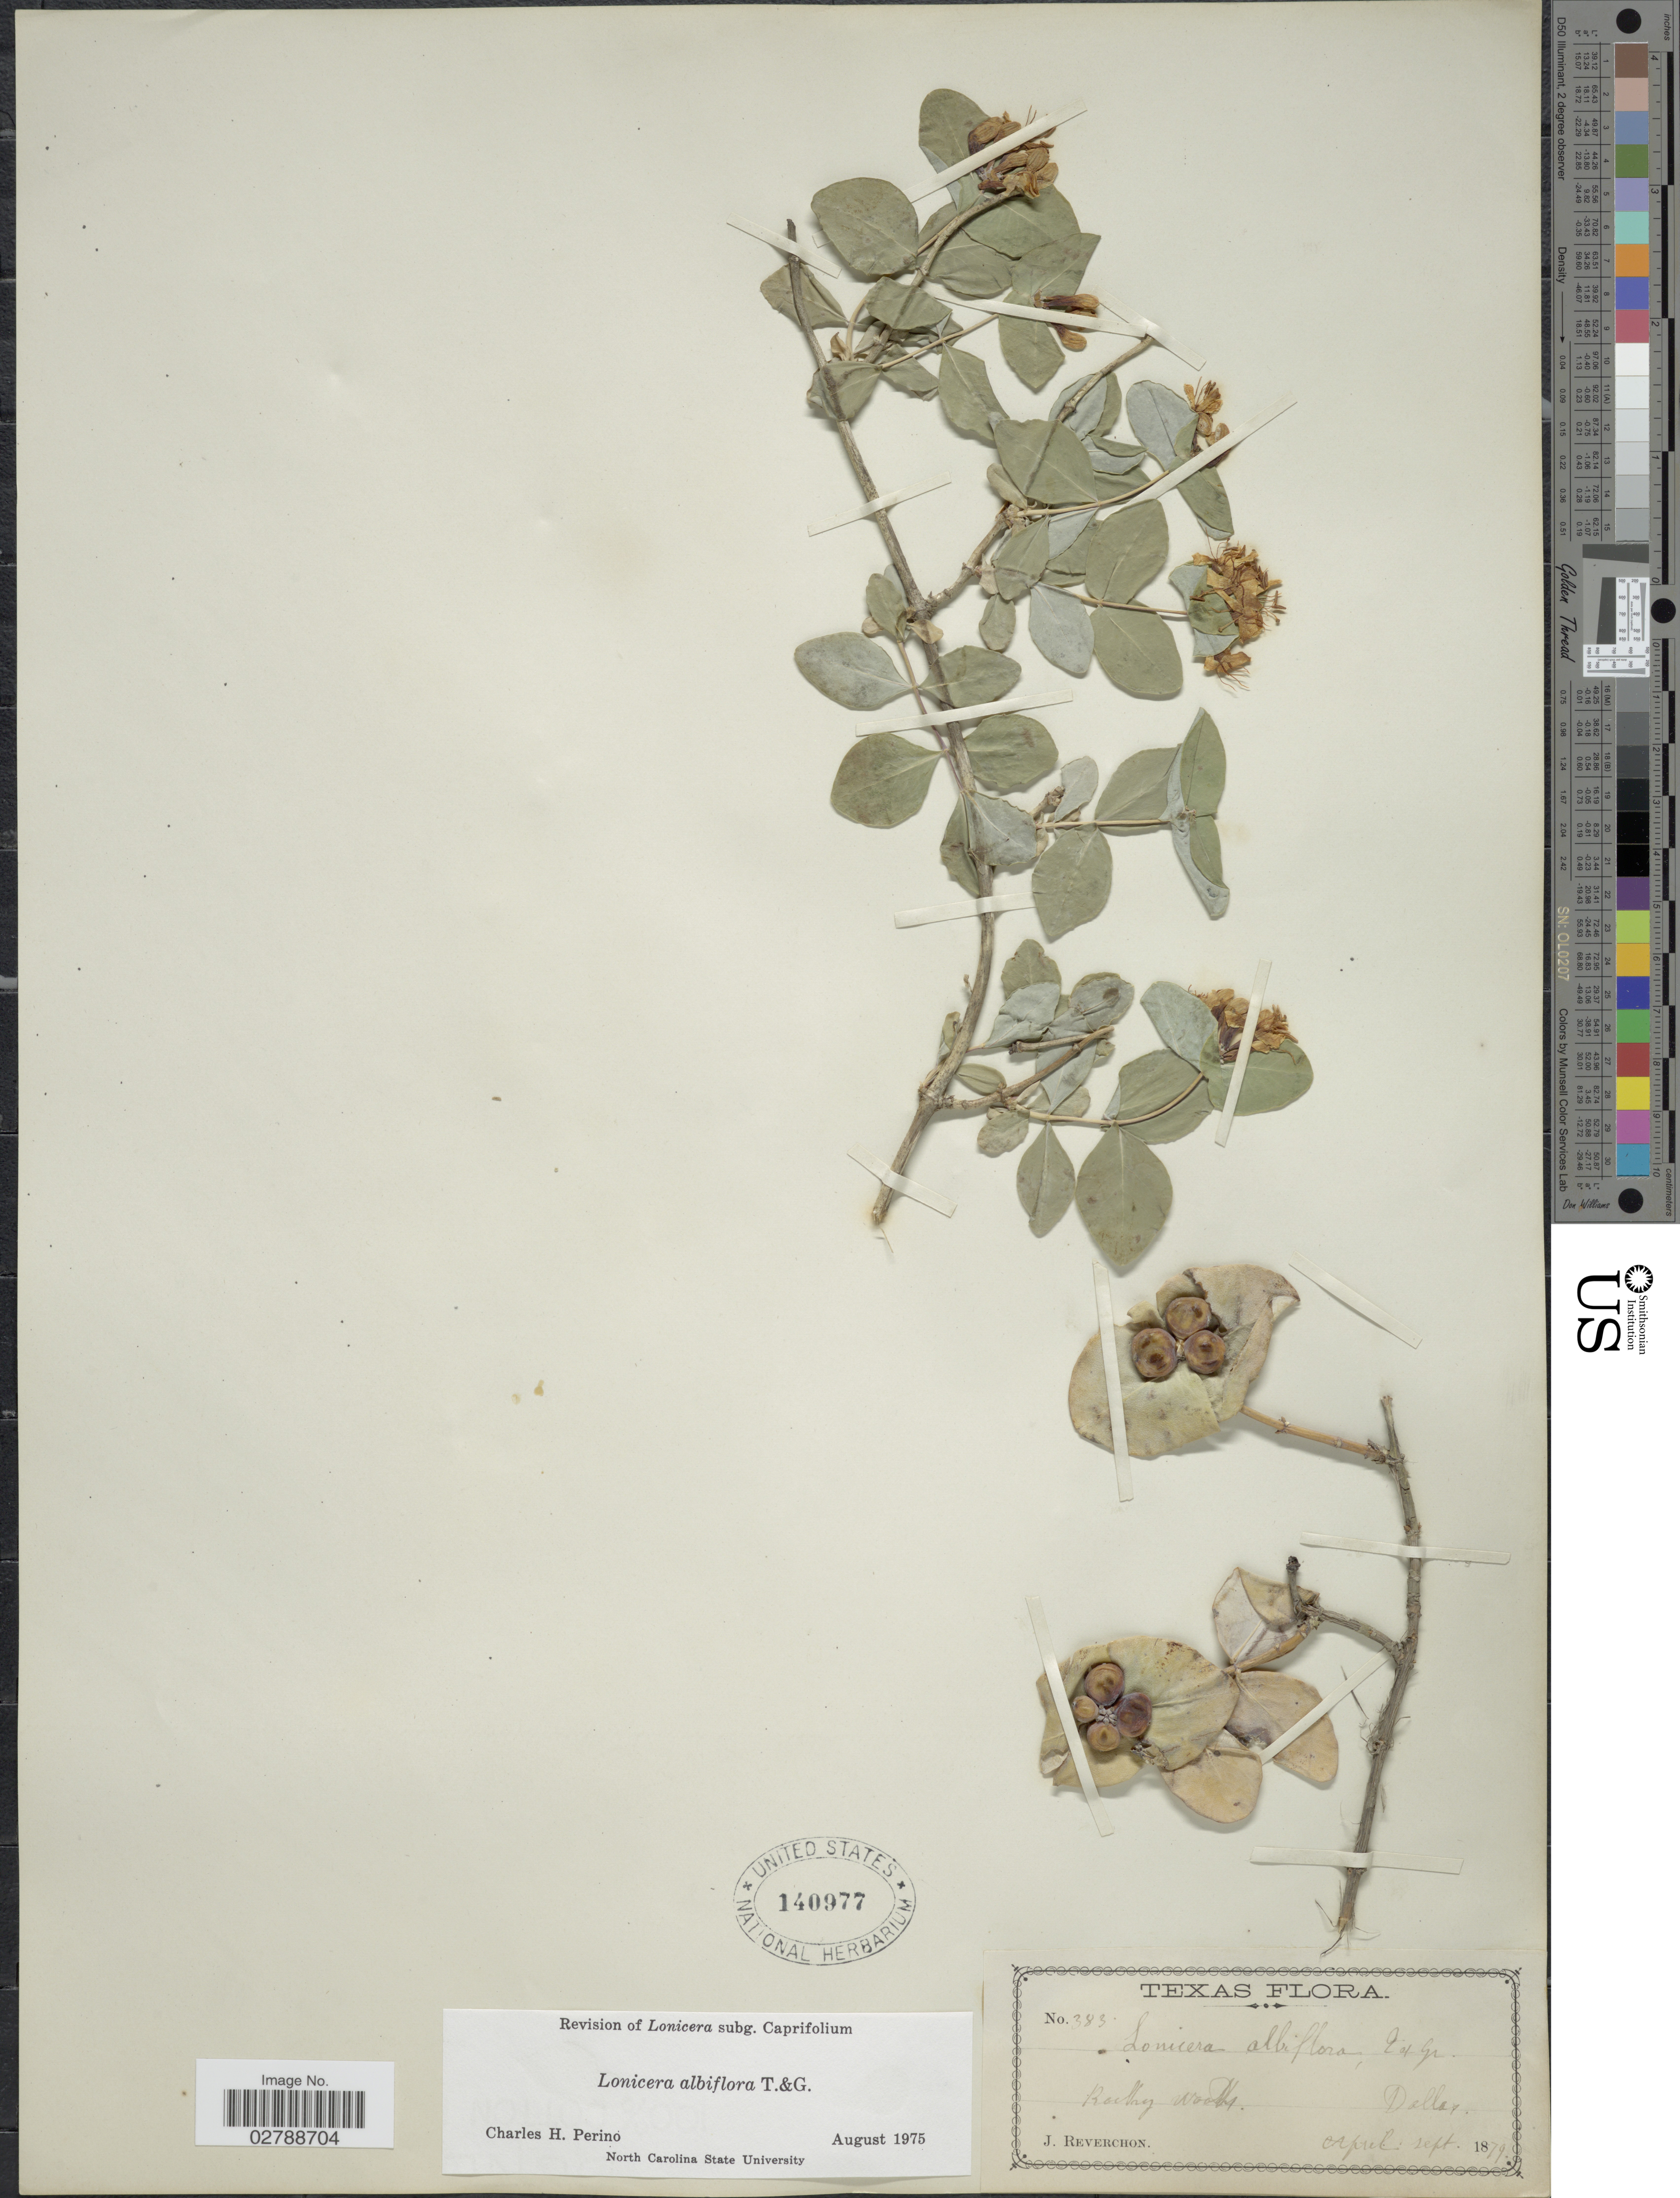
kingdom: Plantae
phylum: Tracheophyta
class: Magnoliopsida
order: Dipsacales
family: Caprifoliaceae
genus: Lonicera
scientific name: Lonicera albiflora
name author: Torr. & A. Gray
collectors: J. Reverchon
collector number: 383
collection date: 1879-04/1879-09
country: United States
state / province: Texas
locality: Dallas.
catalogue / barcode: US 140977